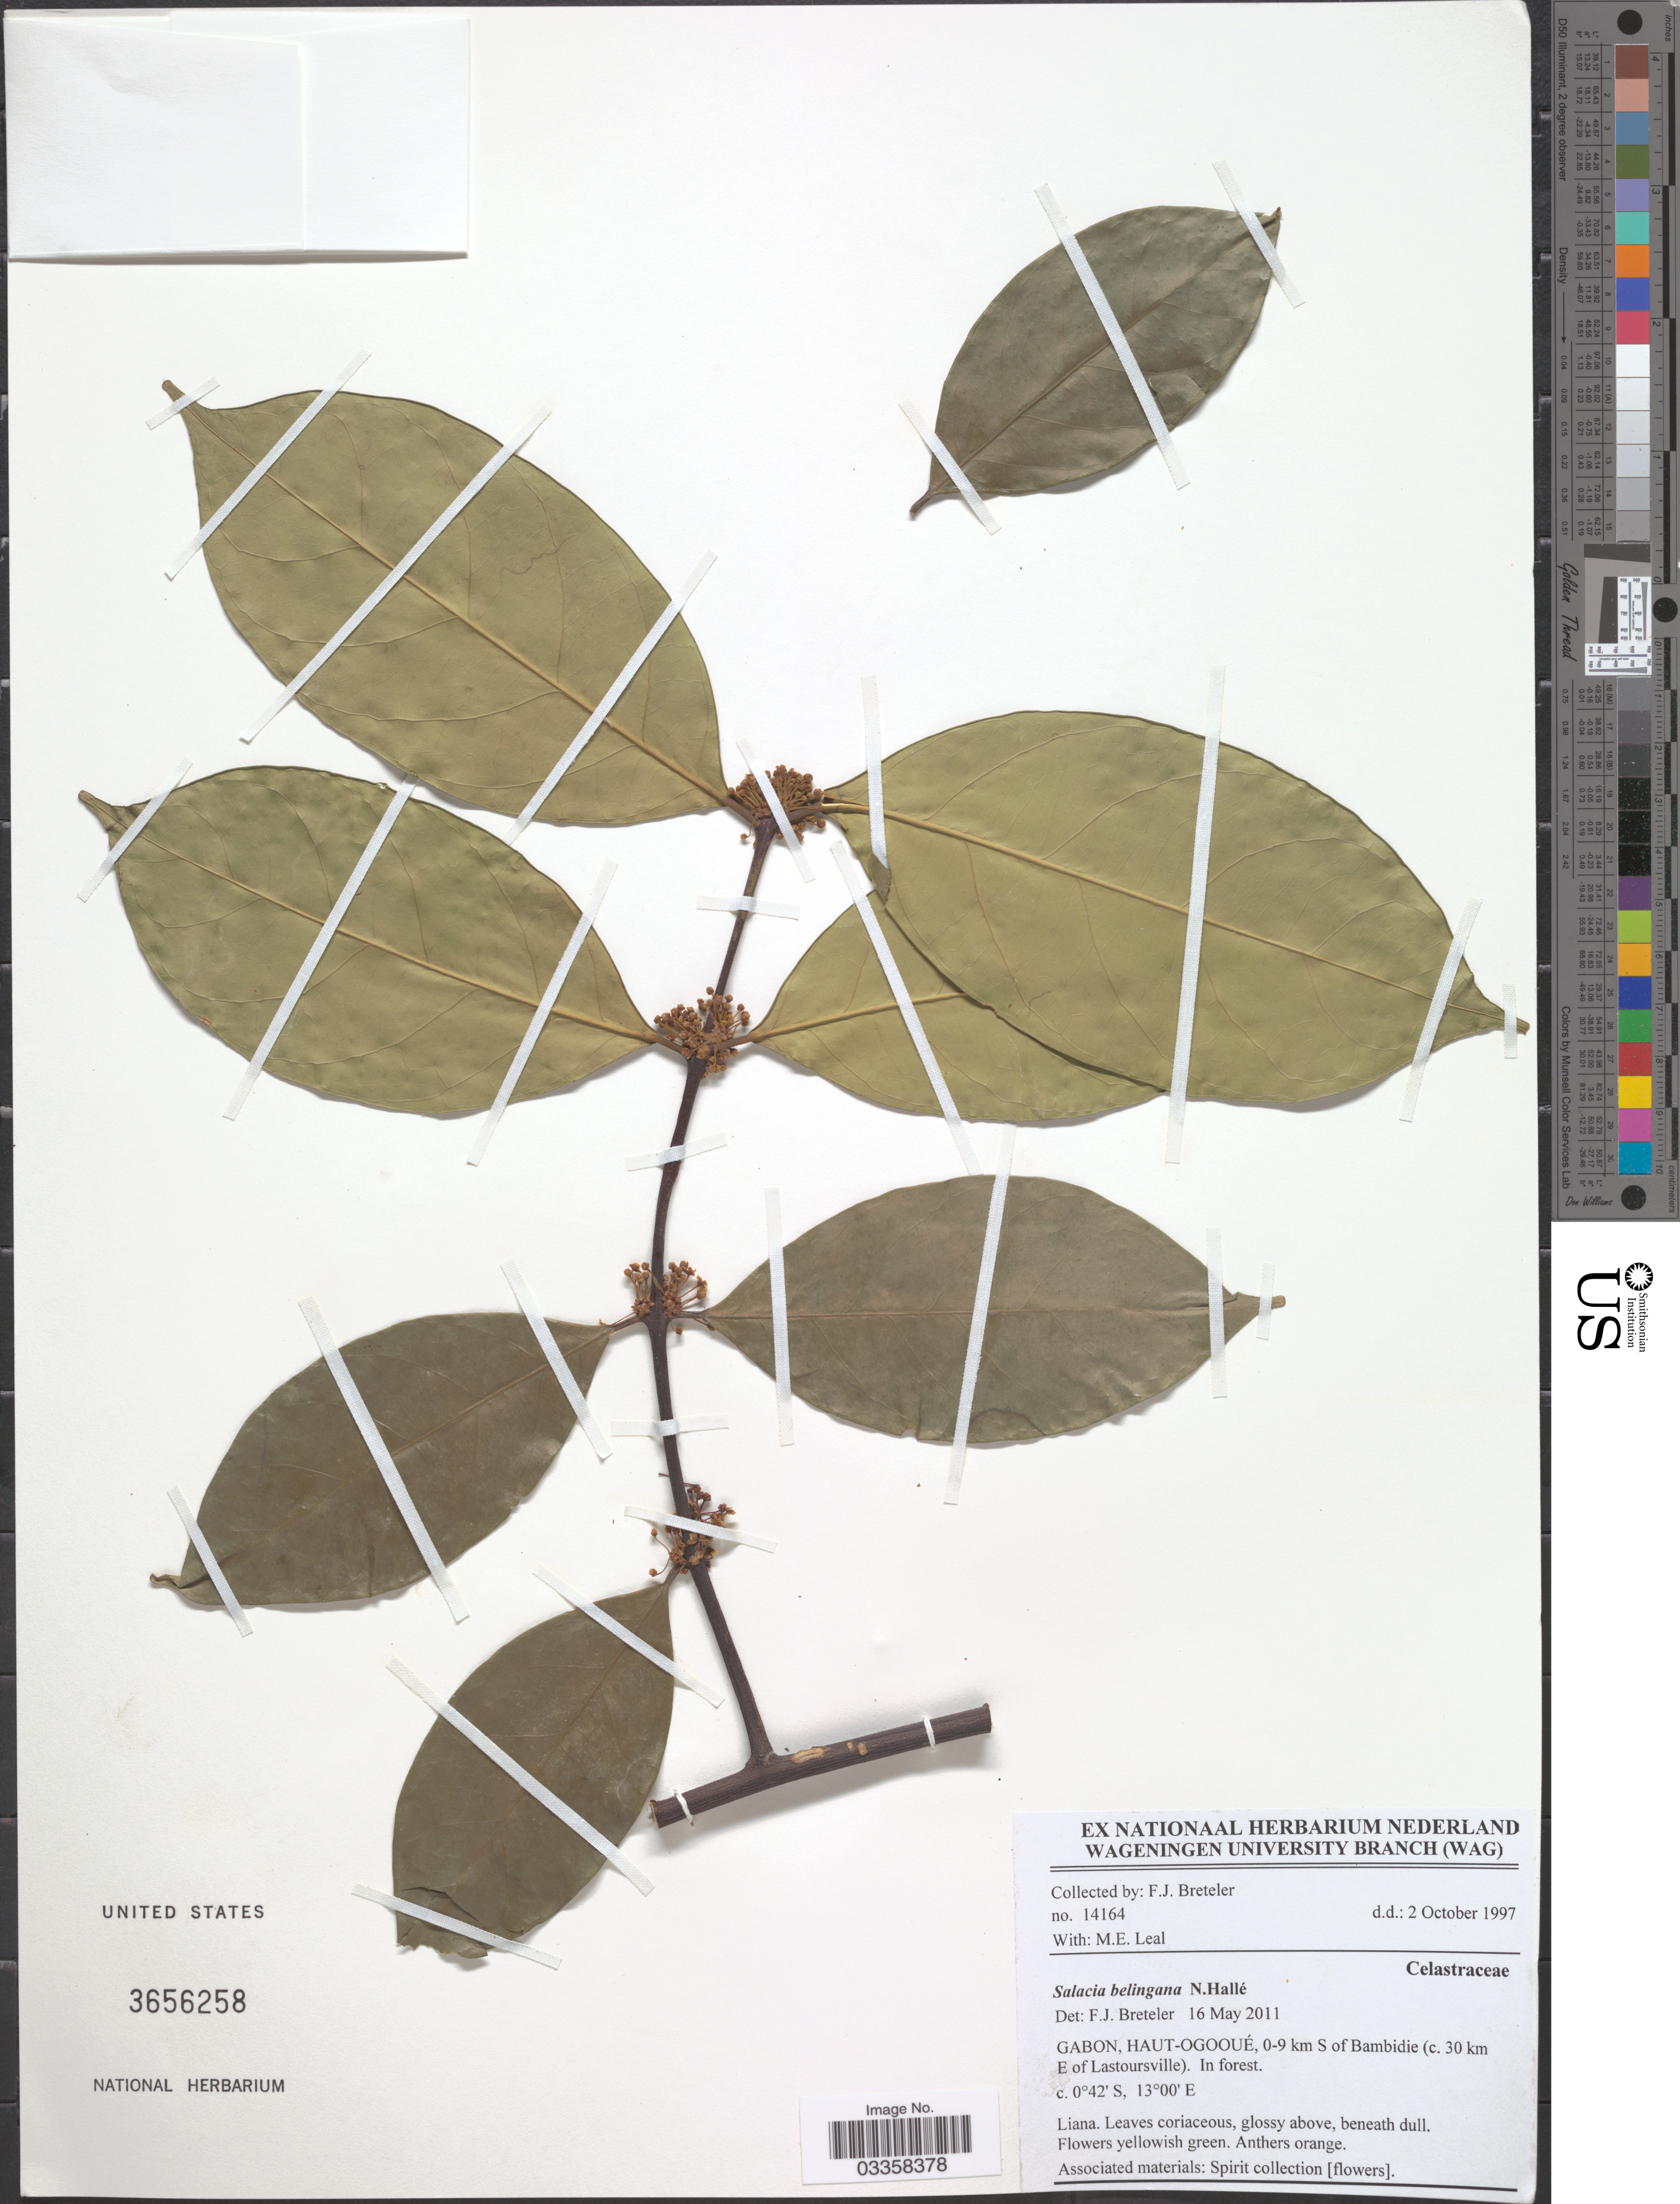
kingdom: Plantae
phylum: Tracheophyta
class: Magnoliopsida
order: Celastrales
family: Celastraceae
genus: Salacia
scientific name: Salacia belingana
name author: N. Hallé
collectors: F. J. Breteler & M. E. Leal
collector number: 14164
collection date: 1997-10-02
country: Gabon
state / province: Haut-Ogooue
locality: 0-9 km S of Bambidie (c. 30 km E of Lastoursville).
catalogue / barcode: US 3656258